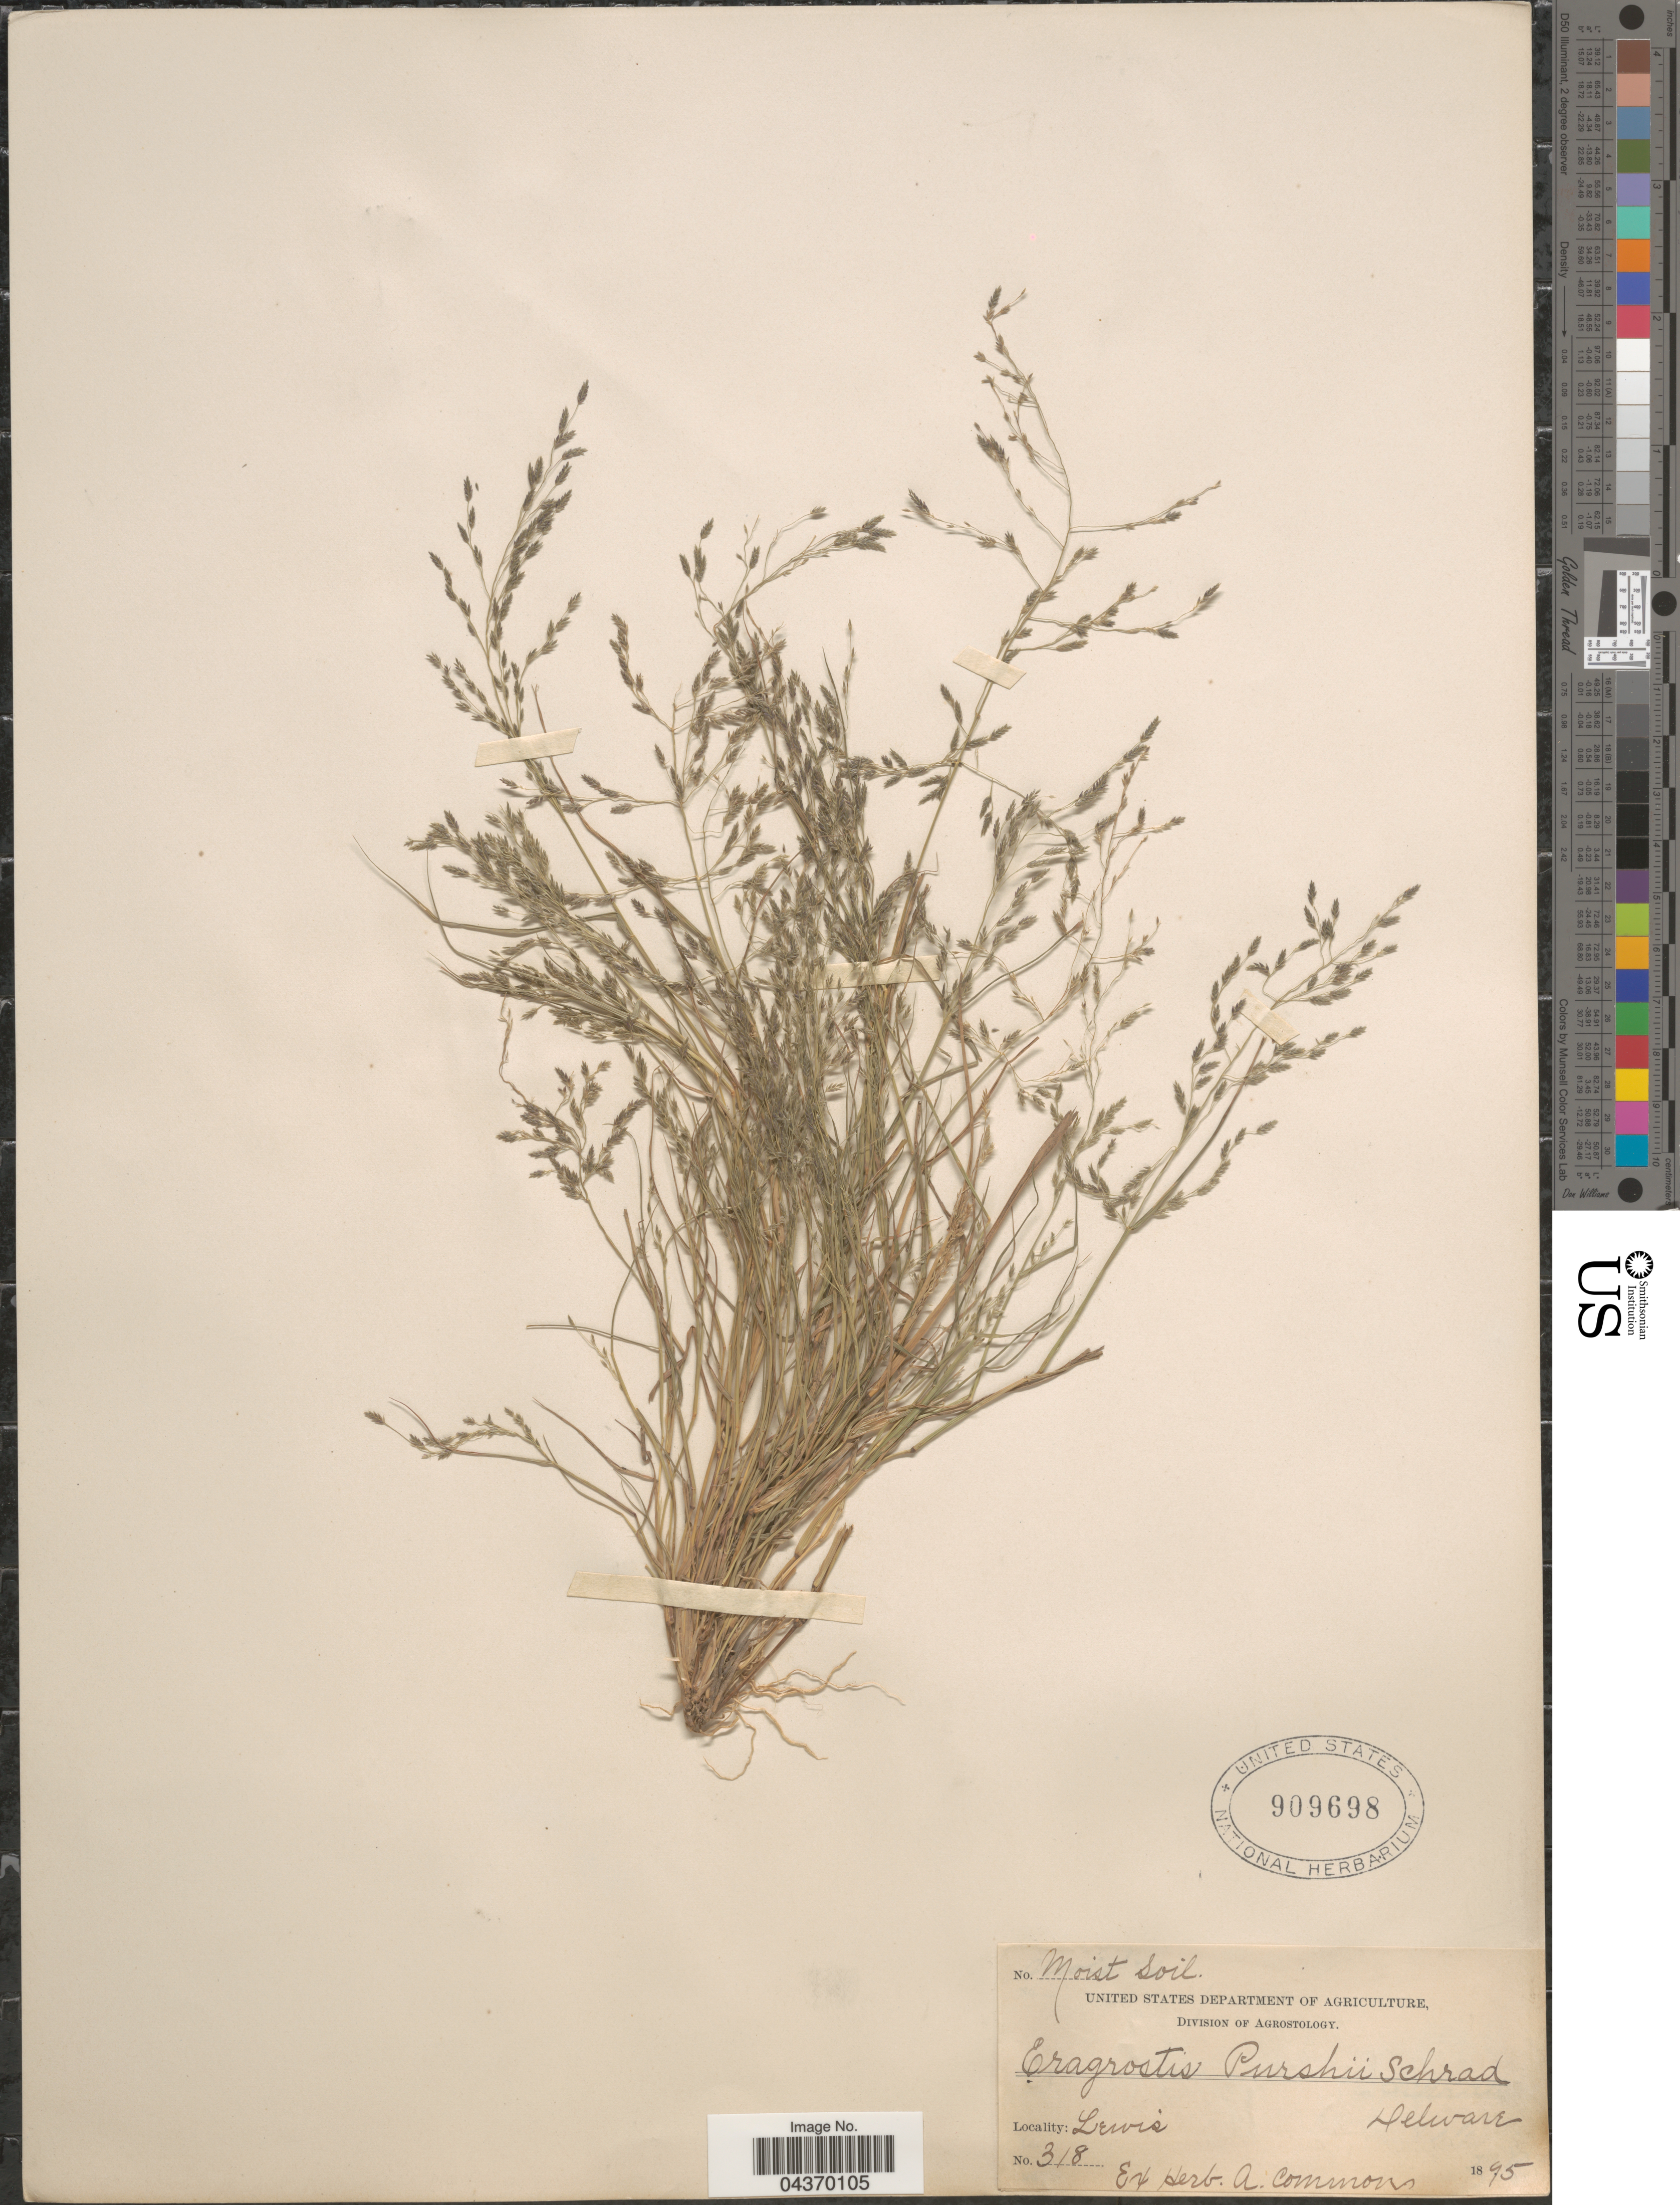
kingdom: Plantae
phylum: Tracheophyta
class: Liliopsida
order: Poales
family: Poaceae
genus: Eragrostis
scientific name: Eragrostis pectinacea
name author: (Michx.) Nees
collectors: ex herb. A. Commons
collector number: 318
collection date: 1895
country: United States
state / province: Delaware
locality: Lewis.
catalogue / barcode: US 909698